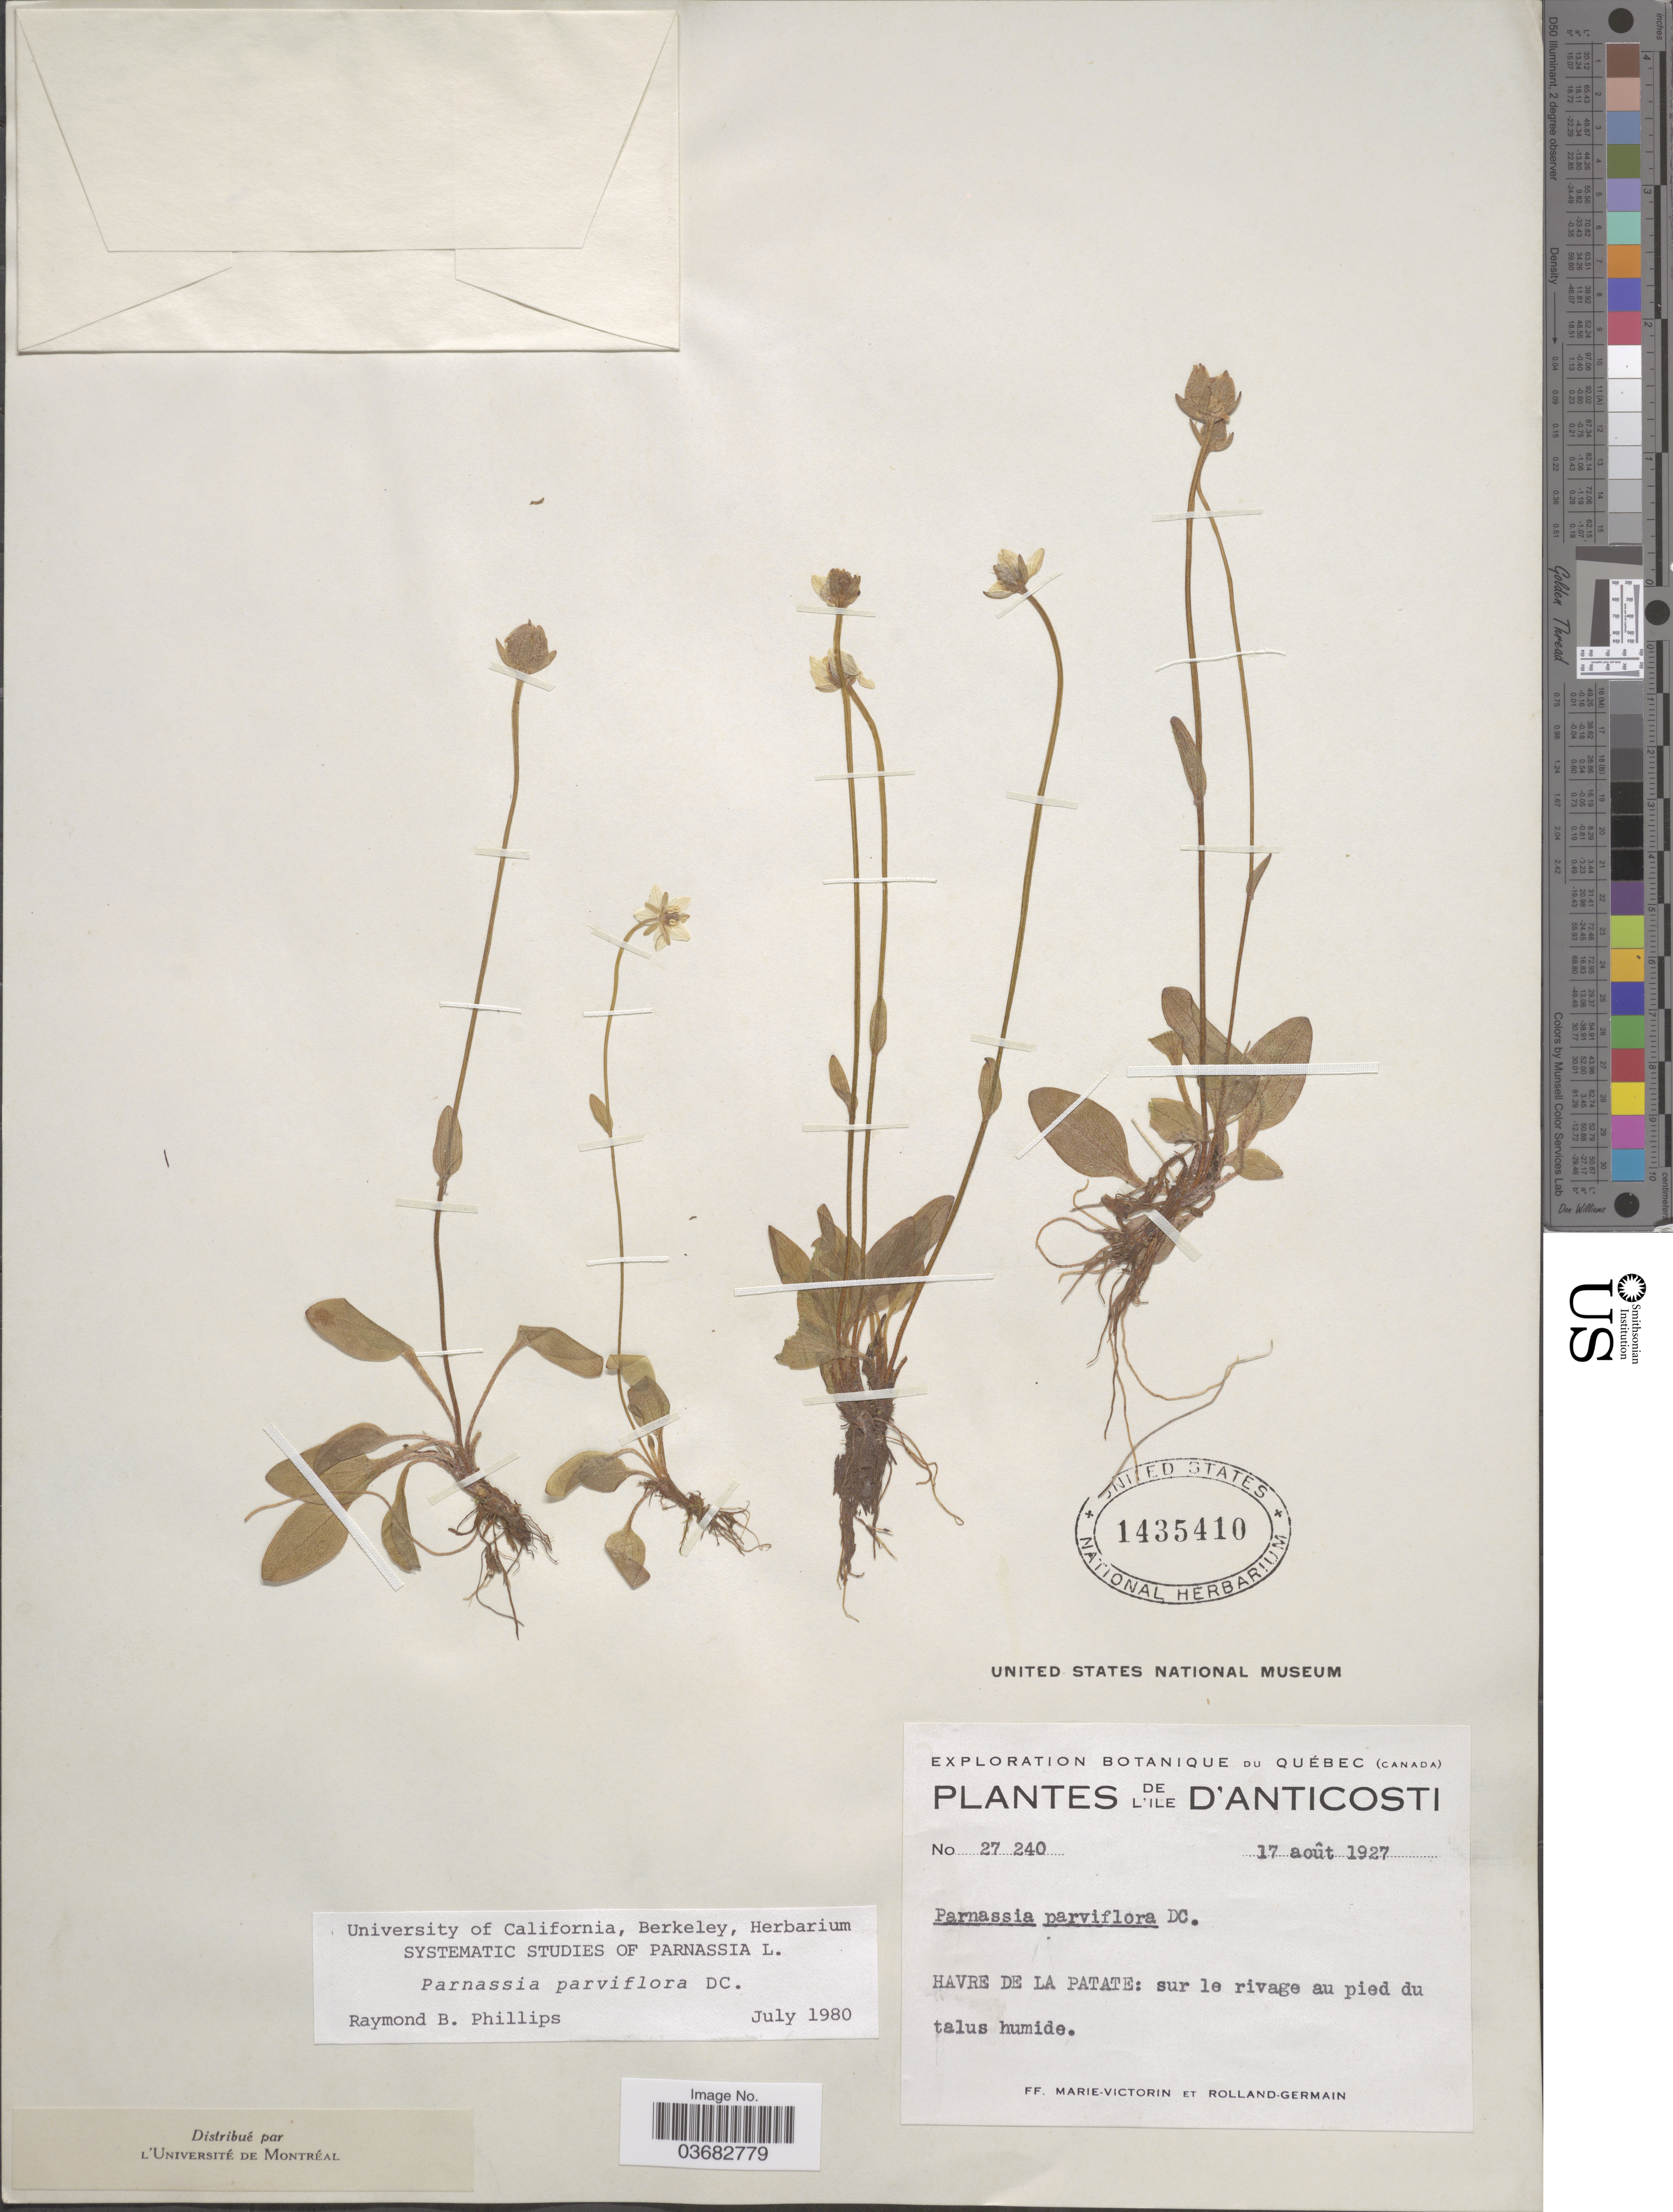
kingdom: Plantae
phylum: Tracheophyta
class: Magnoliopsida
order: Celastrales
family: Parnassiaceae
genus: Parnassia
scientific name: Parnassia parviflora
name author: DC.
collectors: F. Marie-Victorin & Rolland-Germain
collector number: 27240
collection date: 1927-08-17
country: Canada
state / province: Quebec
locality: Exploration Botanique du Québec. L'ile d'Anticosti. Havre de la Patate: sur le rivage au pied du talus humide.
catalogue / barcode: US 1435410